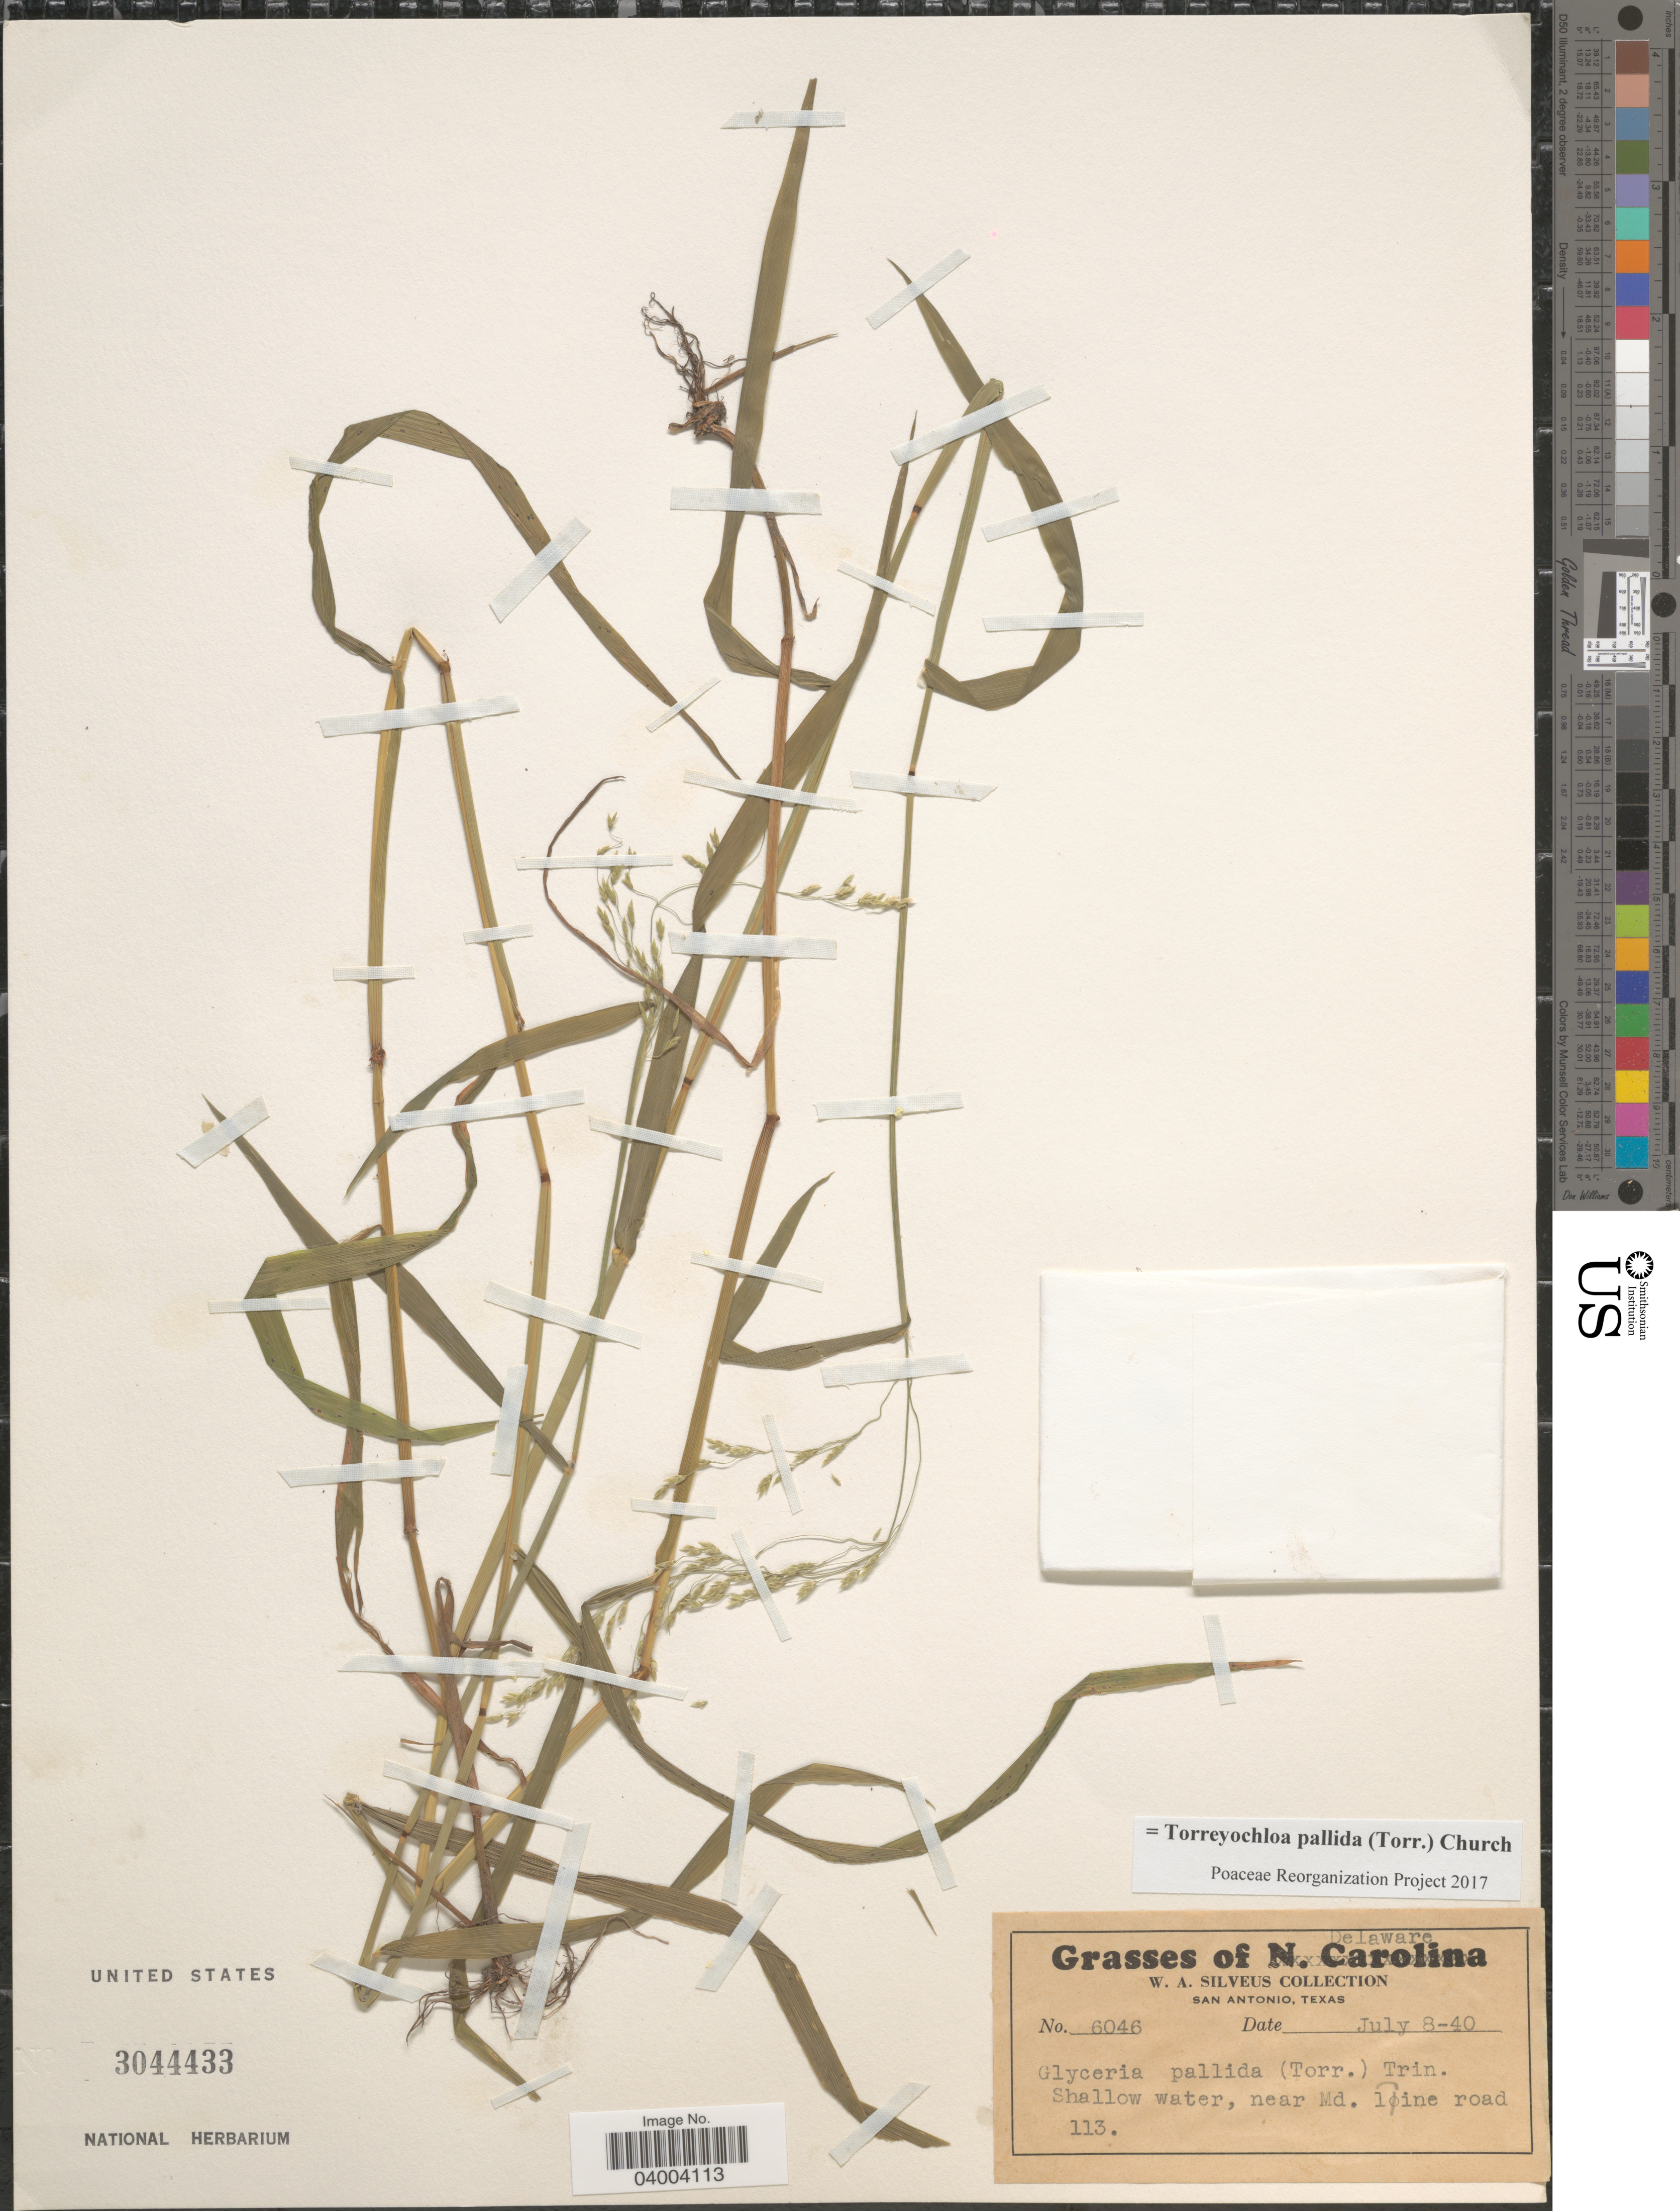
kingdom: Plantae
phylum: Tracheophyta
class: Liliopsida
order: Poales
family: Poaceae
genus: Torreyochloa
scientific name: Torreyochloa pallida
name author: (Torr.) G.L. Church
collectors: W. Silveus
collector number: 6046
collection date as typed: Transcribed d/m/y: 8/7/40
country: United States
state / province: Delaware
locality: Shallow water, near Md. line road 113.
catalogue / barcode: US 3044433